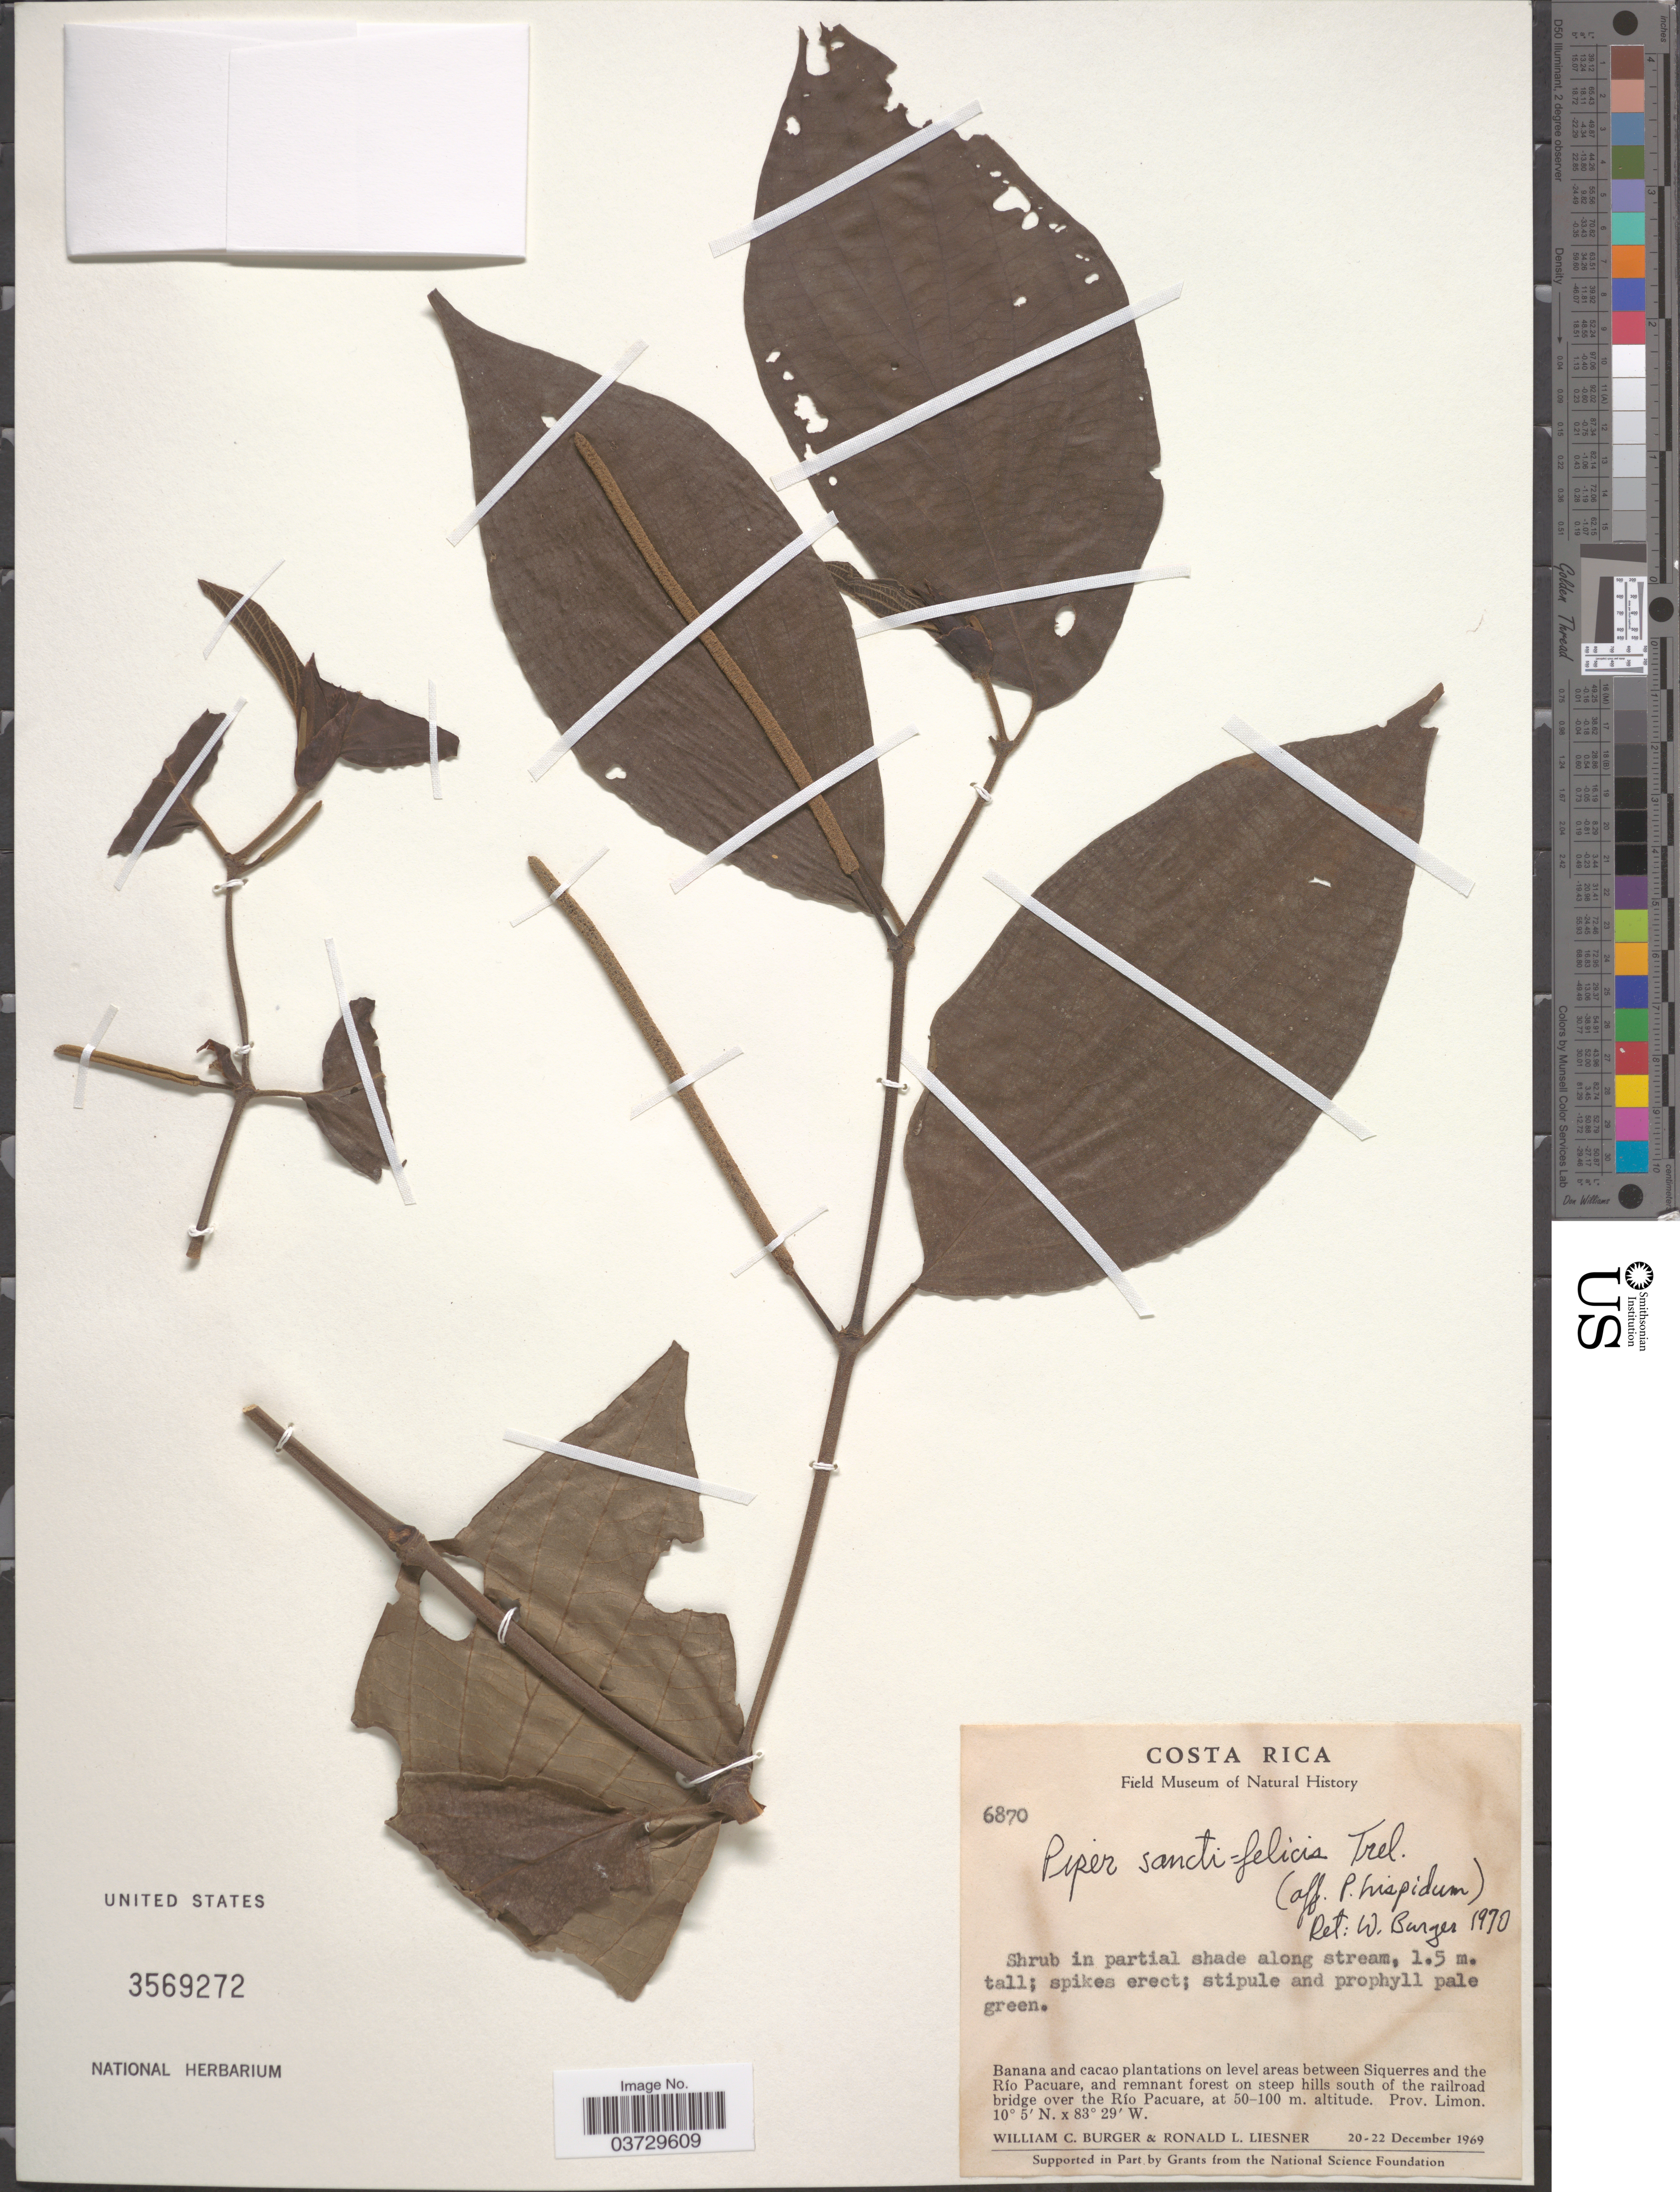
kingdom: Plantae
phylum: Tracheophyta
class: Magnoliopsida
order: Piperales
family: Piperaceae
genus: Piper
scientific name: Piper sancti-felicis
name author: Trel.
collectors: W. Burger & R. L. Liesner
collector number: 6870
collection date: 1969-12-20/1969-12-22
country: Costa Rica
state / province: Limón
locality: Banana and cacao plantations on level areas between Siquerres and the Río Pacuare, and remnant forest on steep hills south of the railroad bridge over the Río Pacuare.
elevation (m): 50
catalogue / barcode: US 3569272